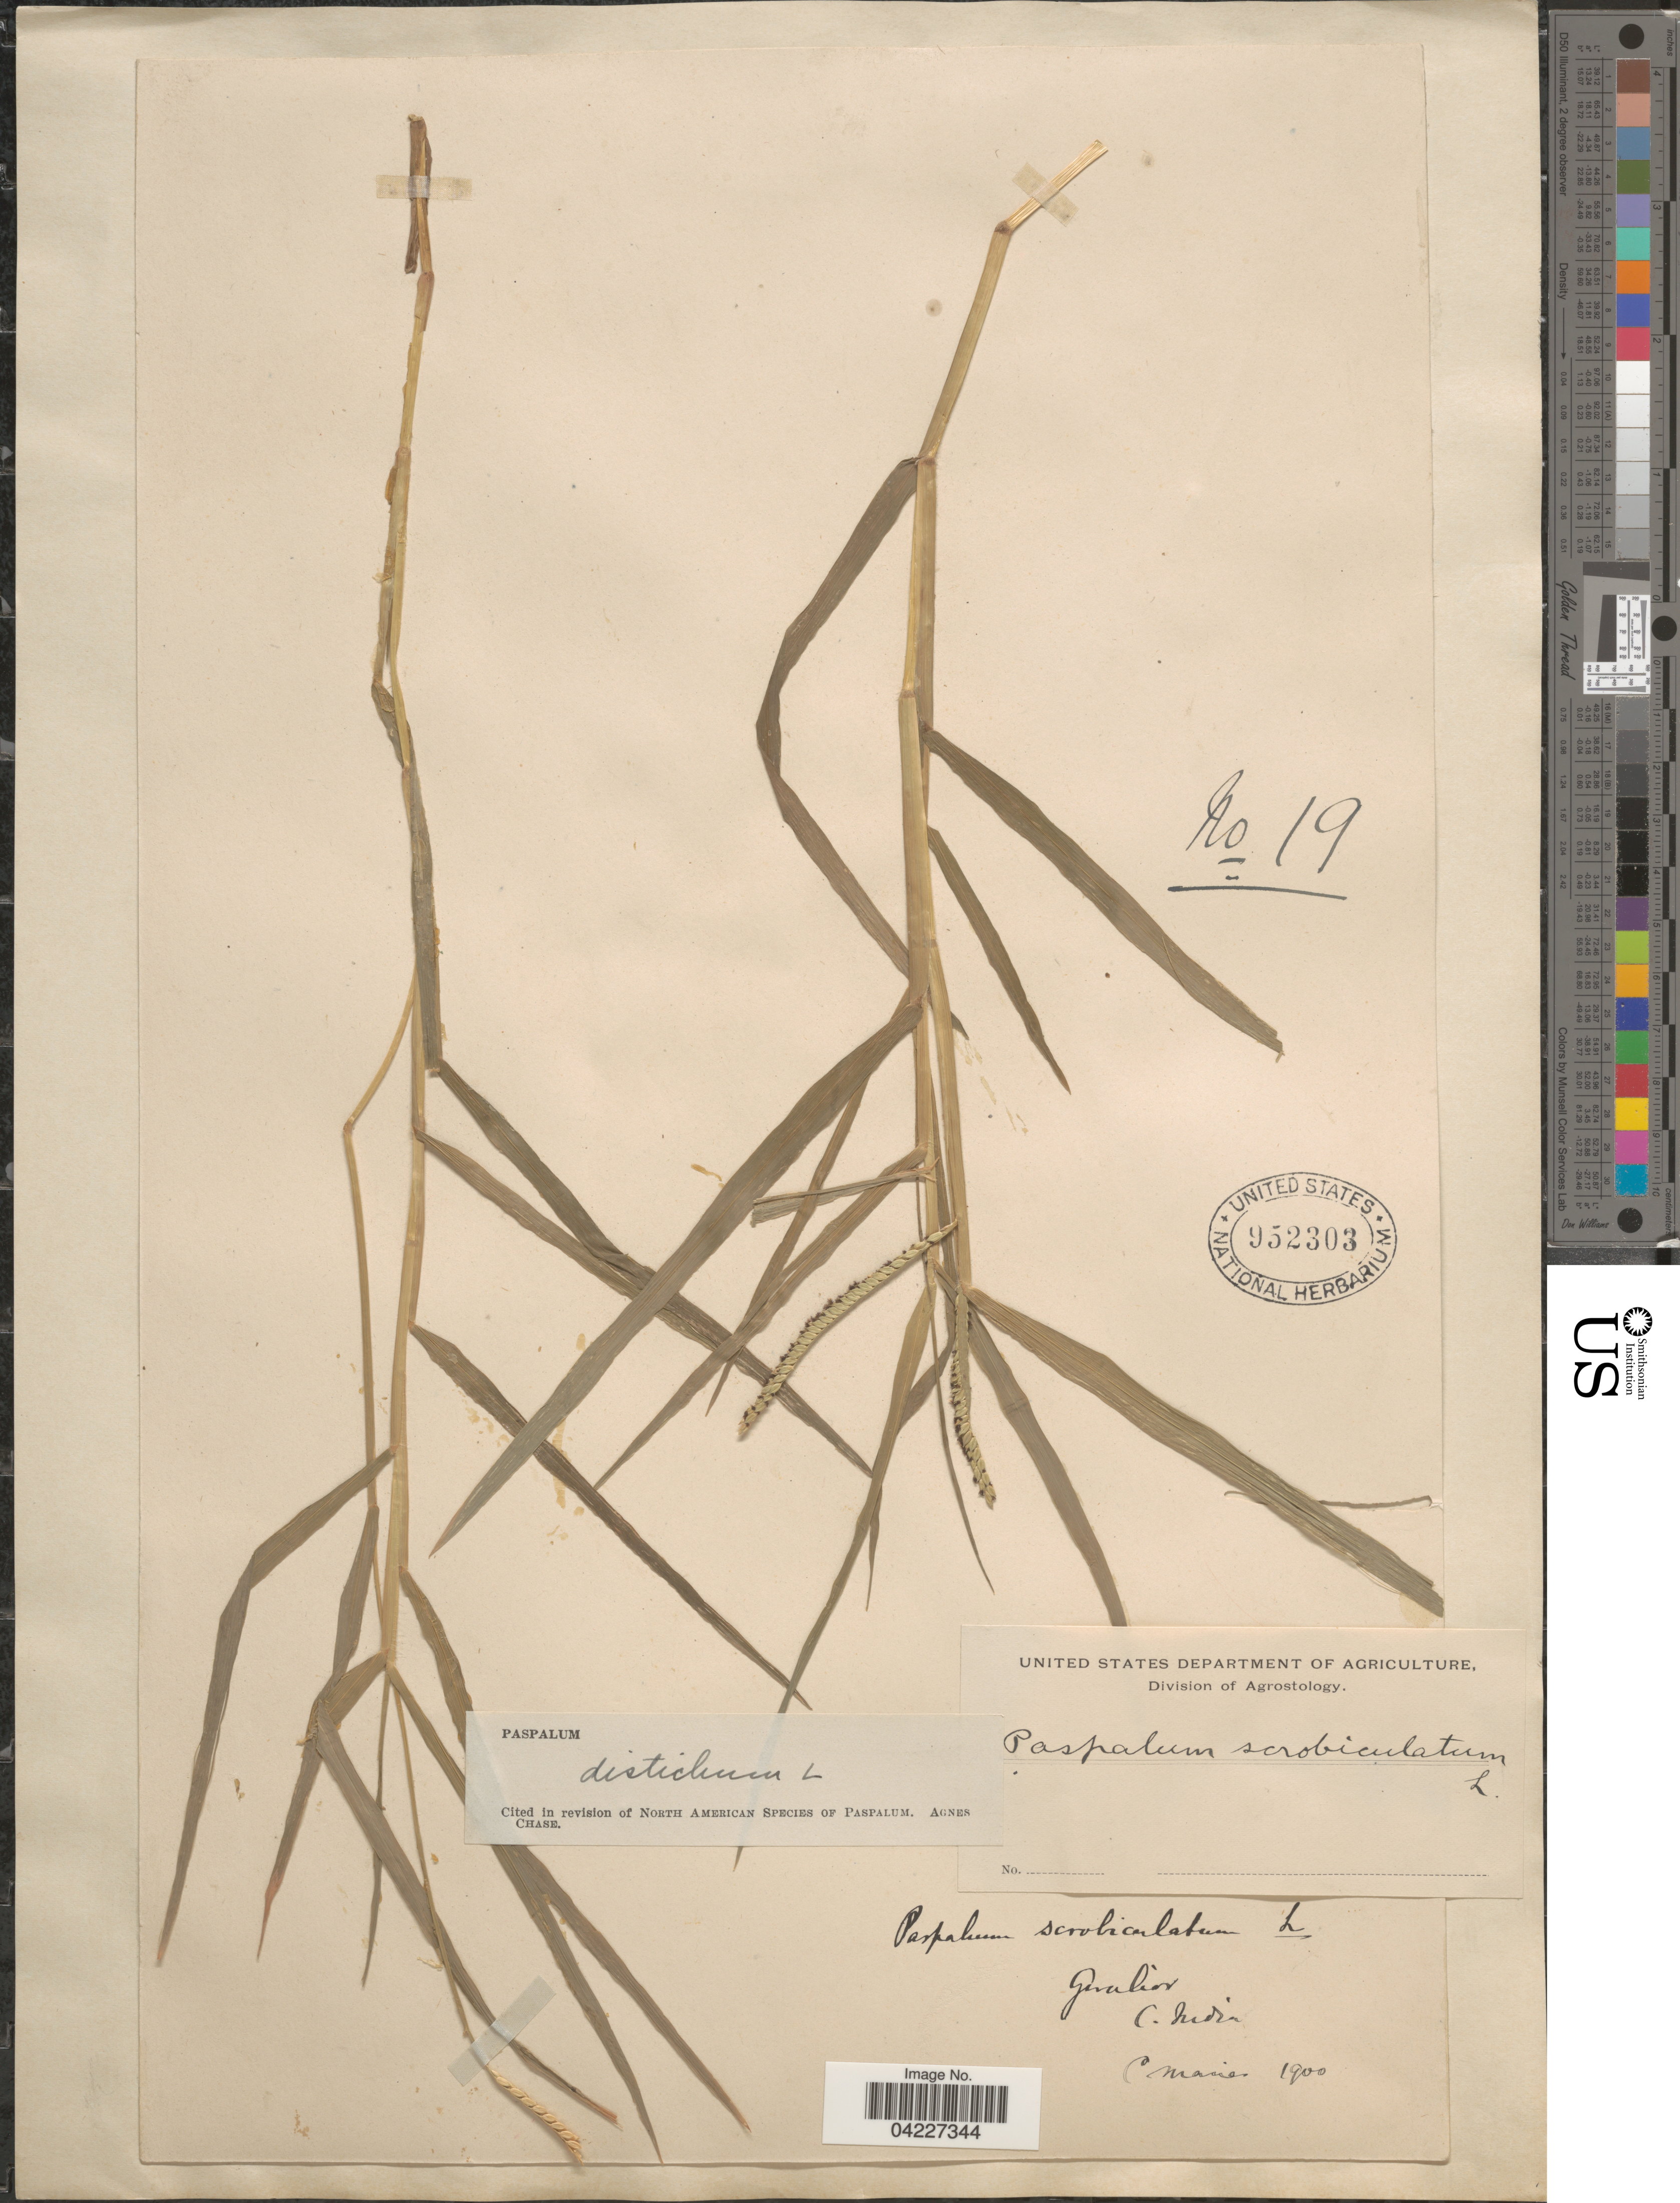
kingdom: Plantae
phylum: Tracheophyta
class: Liliopsida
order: Poales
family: Poaceae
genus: Paspalum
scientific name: Paspalum paspalodes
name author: (Michx.) Scribn.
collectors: C. Maries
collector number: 19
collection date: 1900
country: India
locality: Gwalior. C. India.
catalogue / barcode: US 952303